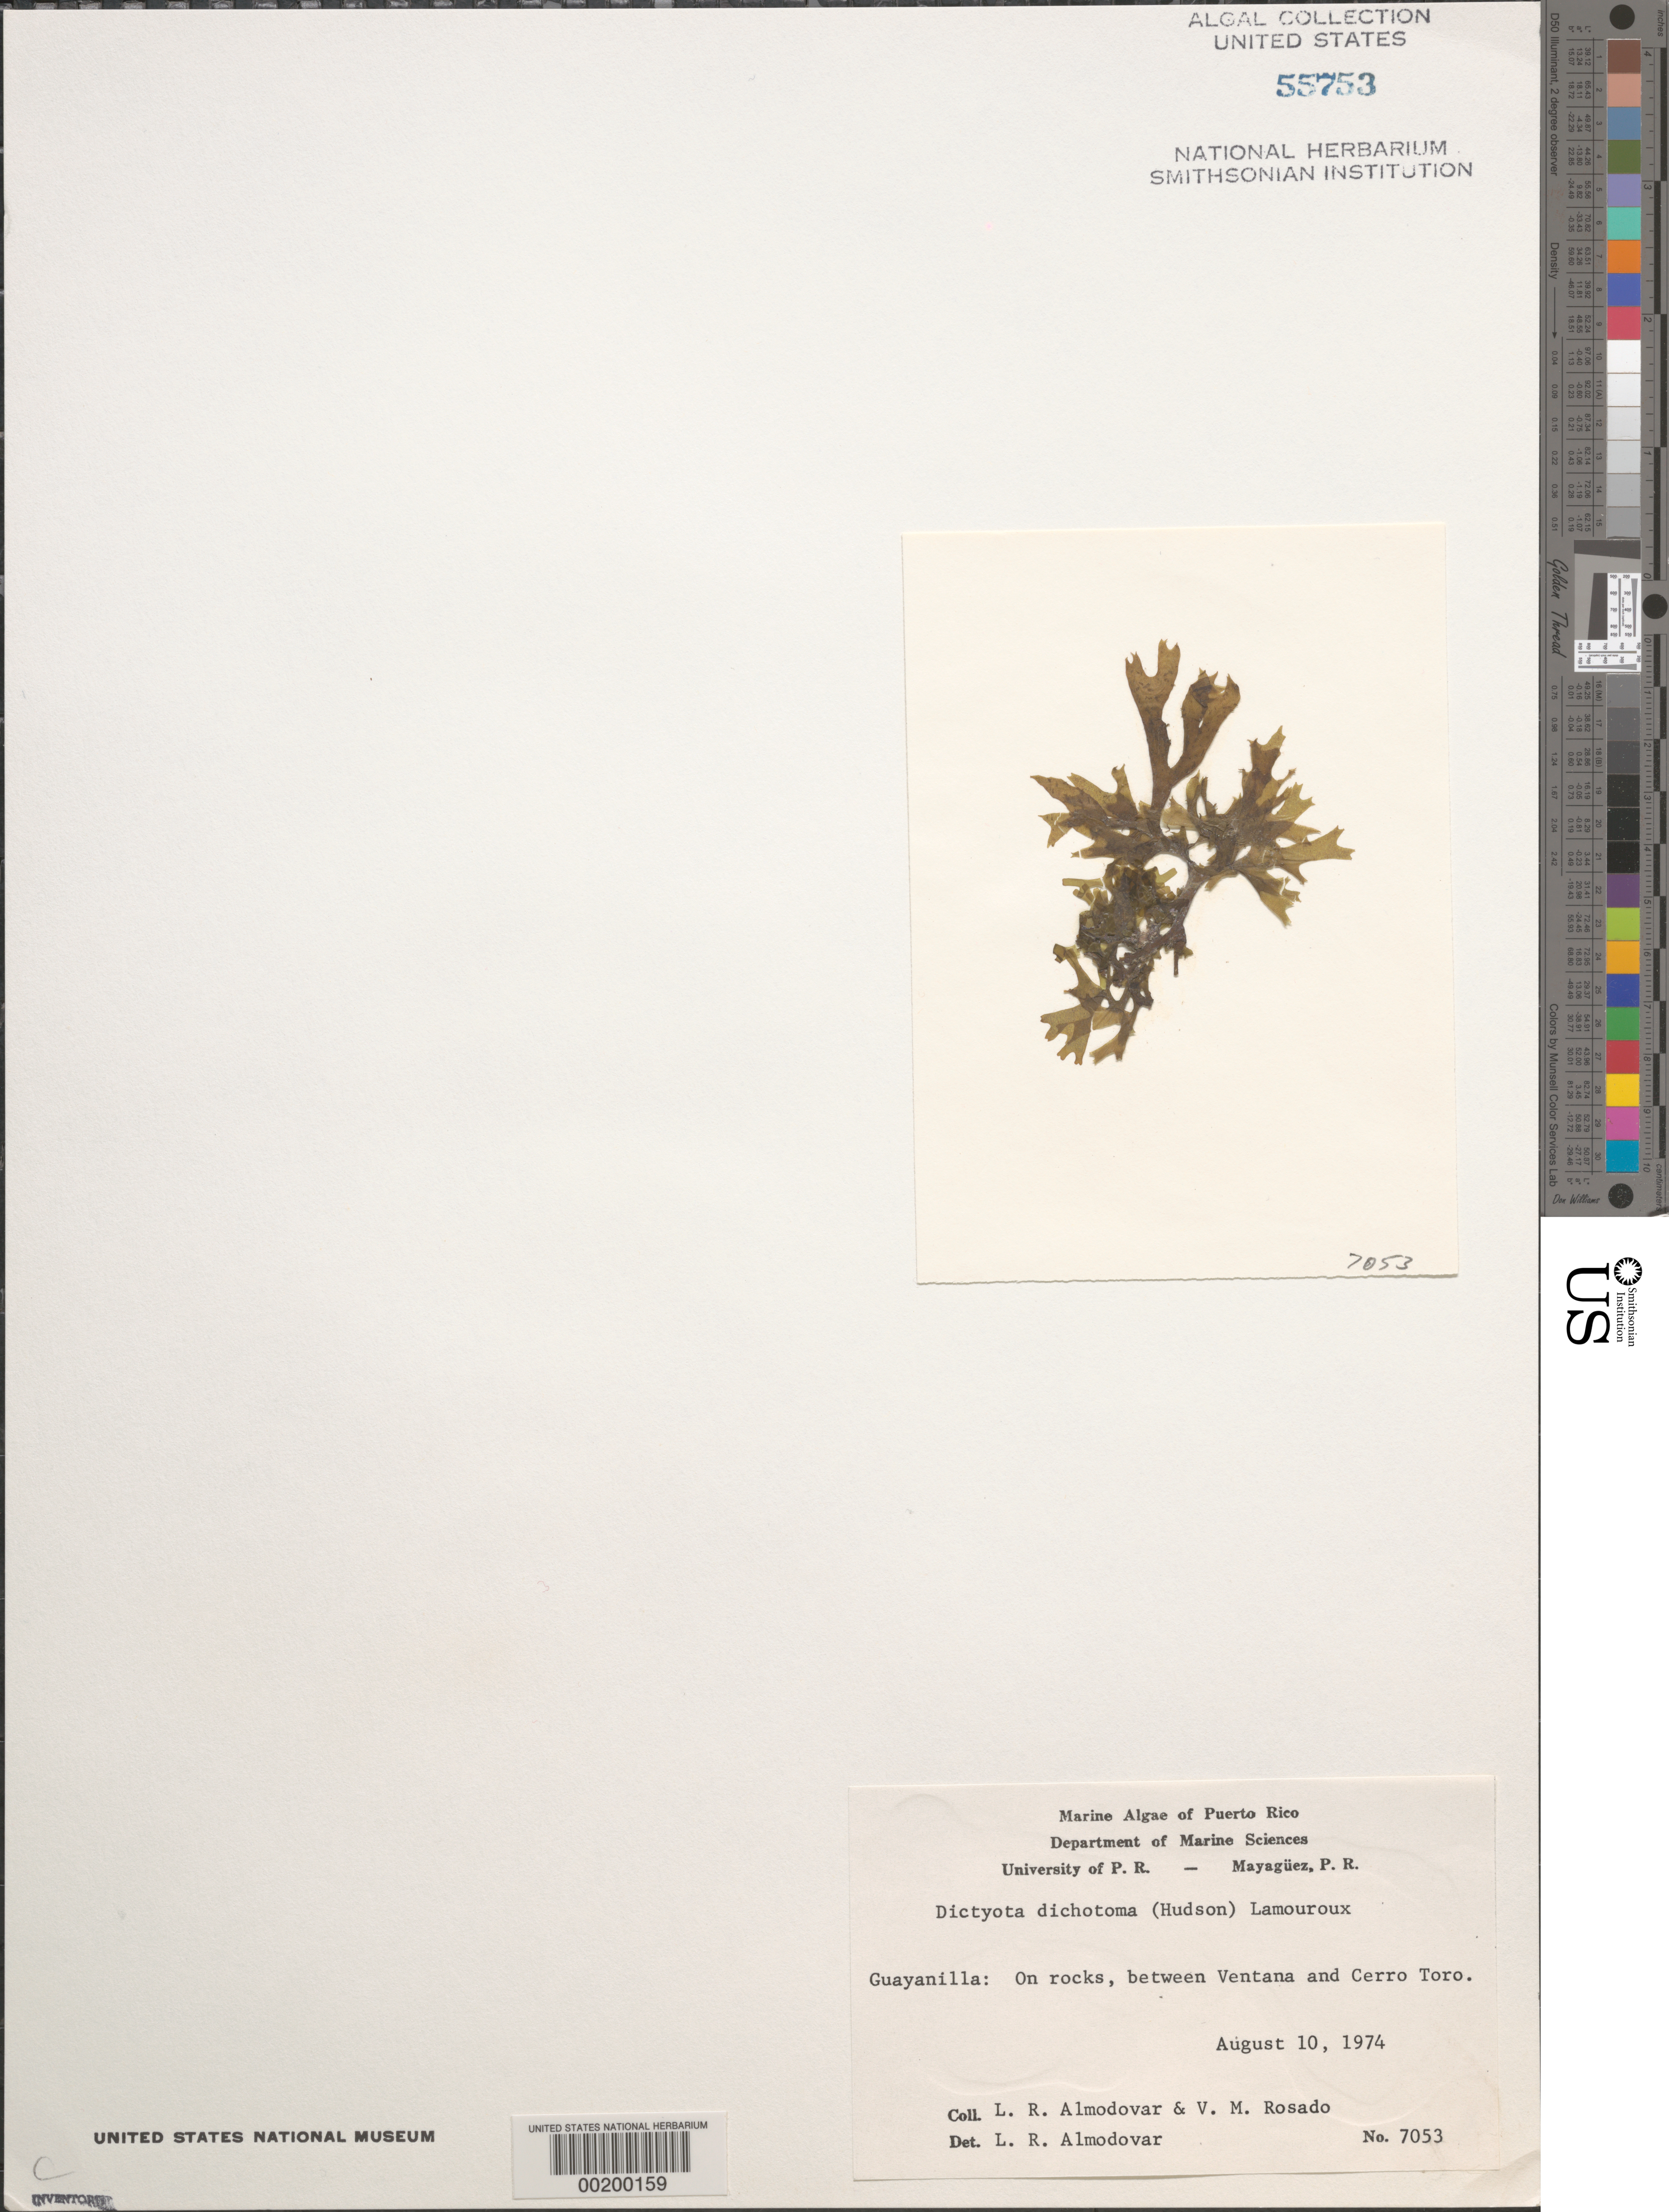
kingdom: Chromista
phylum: Ochrophyta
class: Phaeophyceae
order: Dictyotales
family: Dictyotaceae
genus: Dictyota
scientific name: Dictyota dichotoma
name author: (Huds.) J.V.Lamouroux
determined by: Almodovar, L. R.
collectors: L. Almodovar & V. Rosado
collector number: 7053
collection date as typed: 10 Aug 1974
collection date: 1974-08-10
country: Puerto Rico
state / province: Guayanilla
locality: Between ventana and cerro toro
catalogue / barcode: US 55753